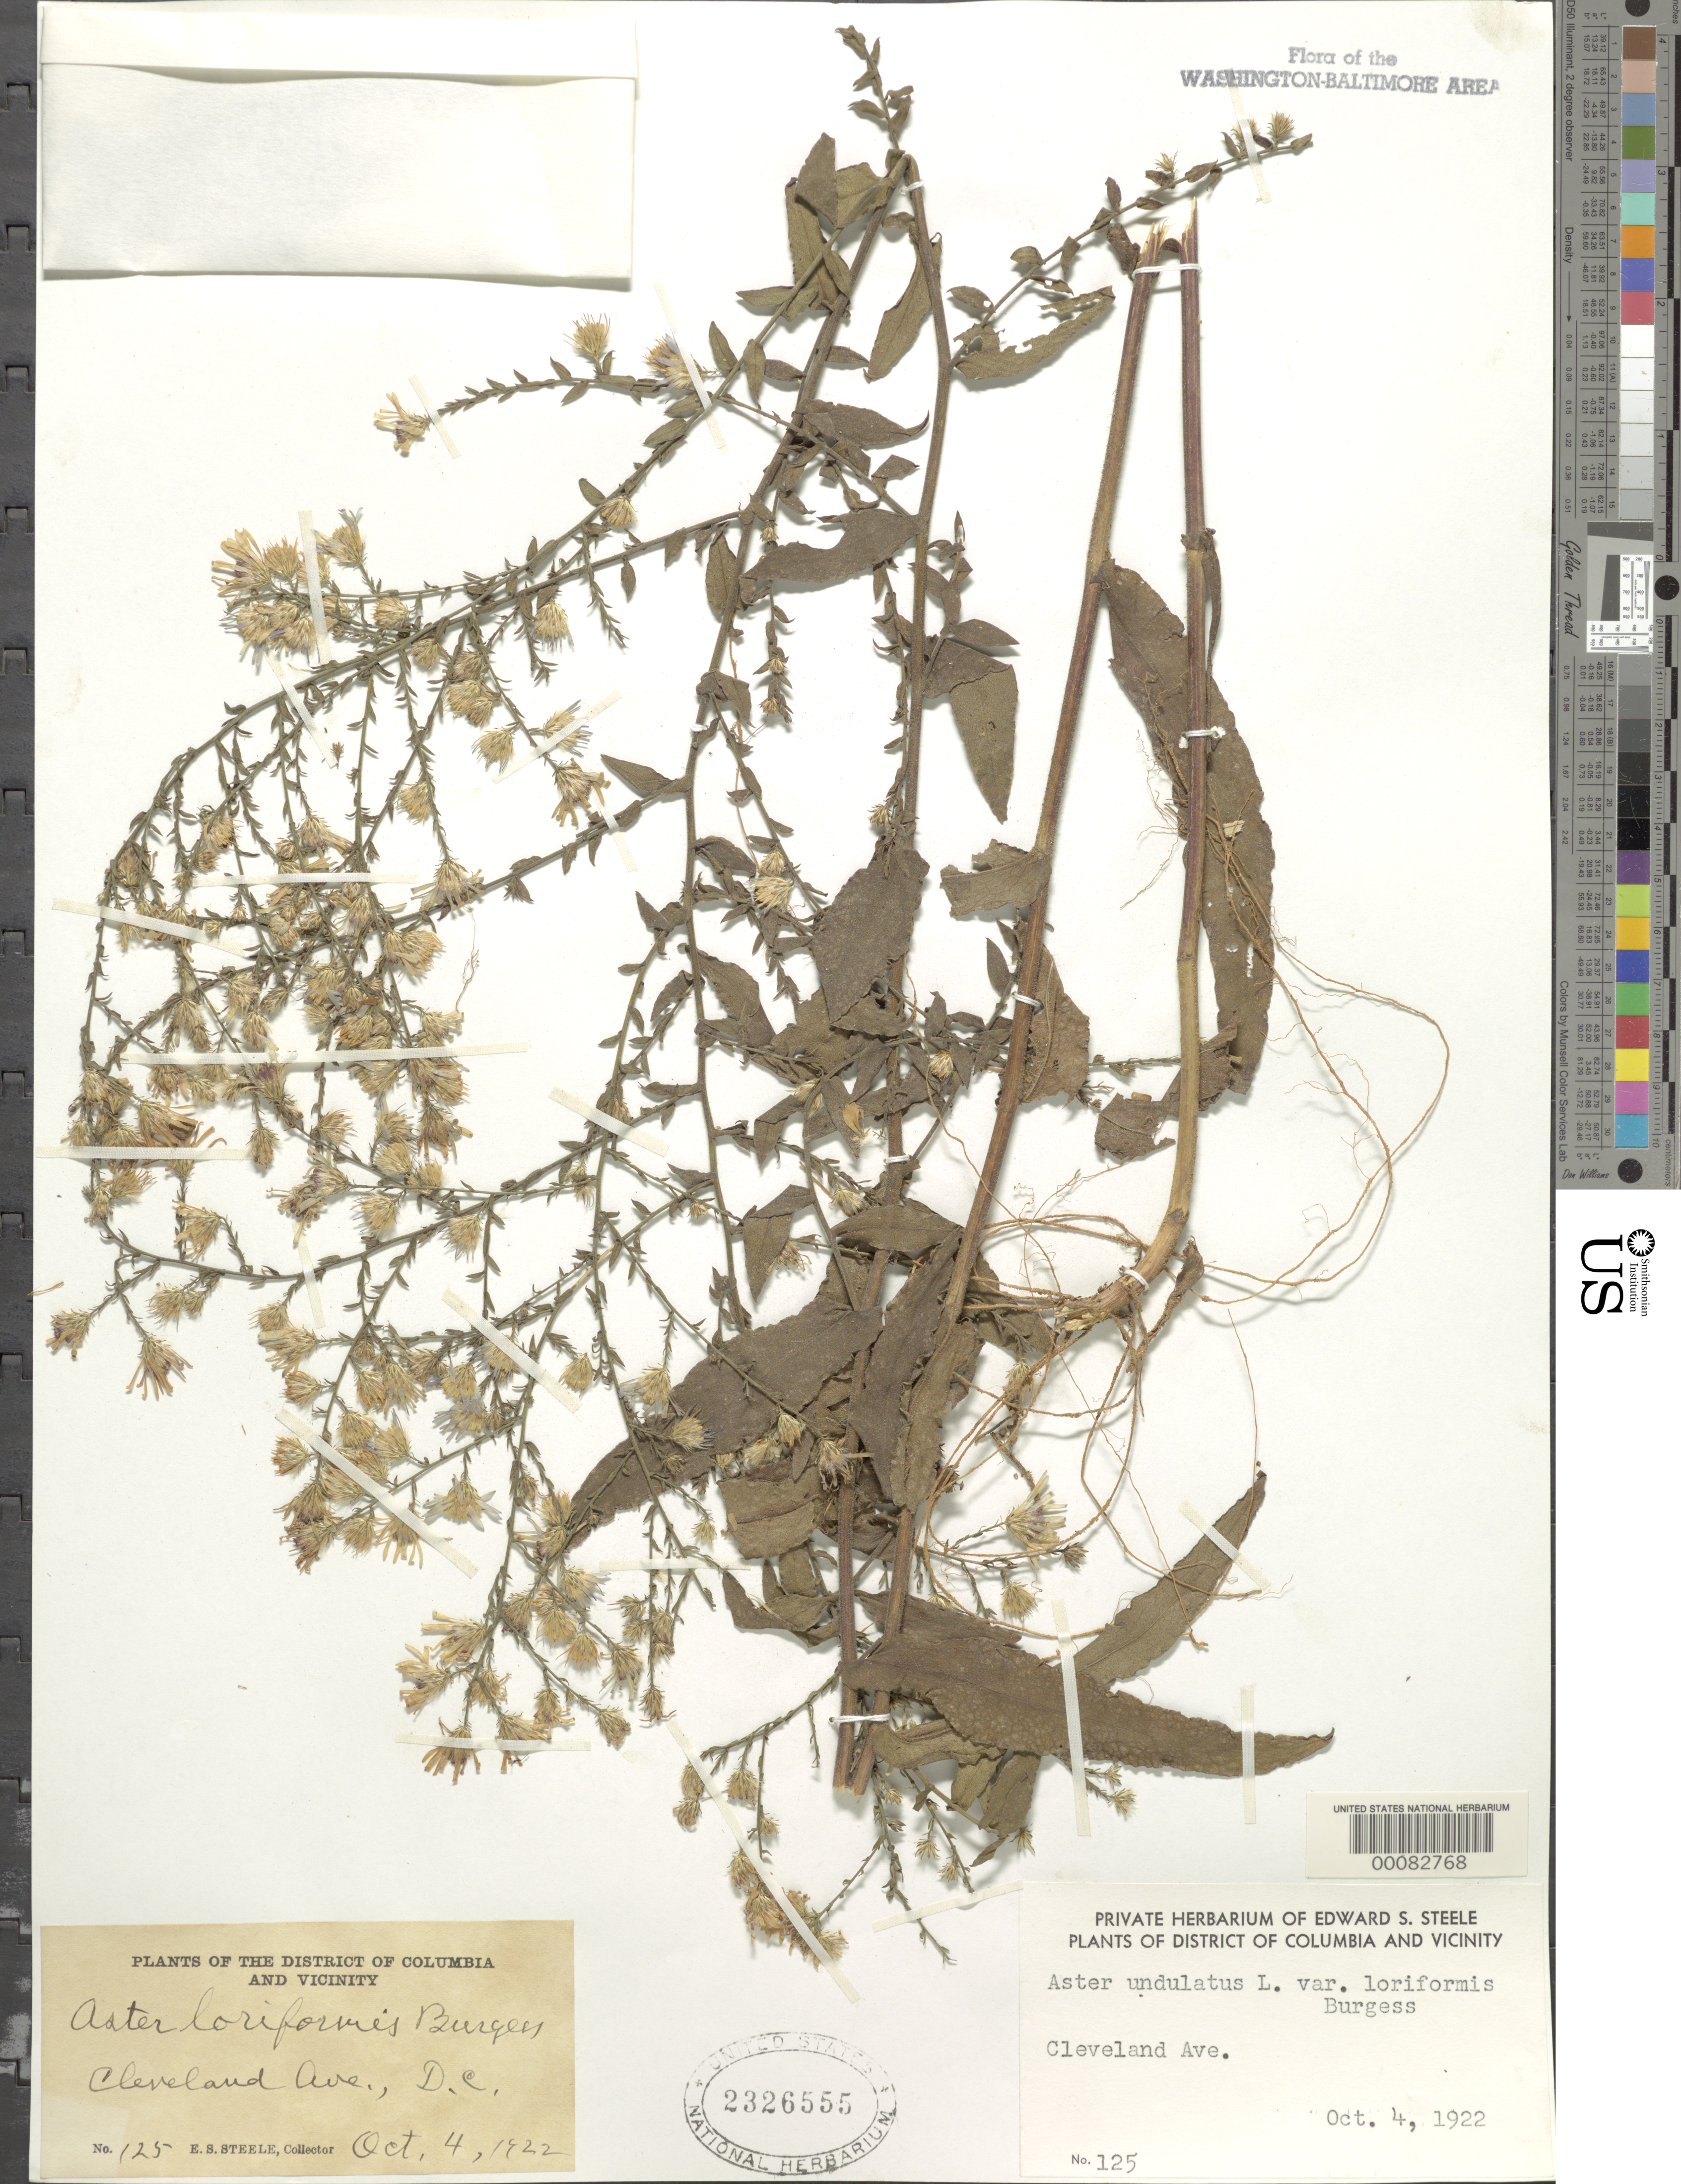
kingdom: Plantae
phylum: Tracheophyta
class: Magnoliopsida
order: Asterales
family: Asteraceae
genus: Symphyotrichum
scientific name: Symphyotrichum undulatum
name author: (L.) G.L. Nesom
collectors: E. Steele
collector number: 125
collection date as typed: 04 Oct 1922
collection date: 1922-10-04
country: United States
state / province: District of Columbia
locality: Cleveland Ave.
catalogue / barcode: US 2326555